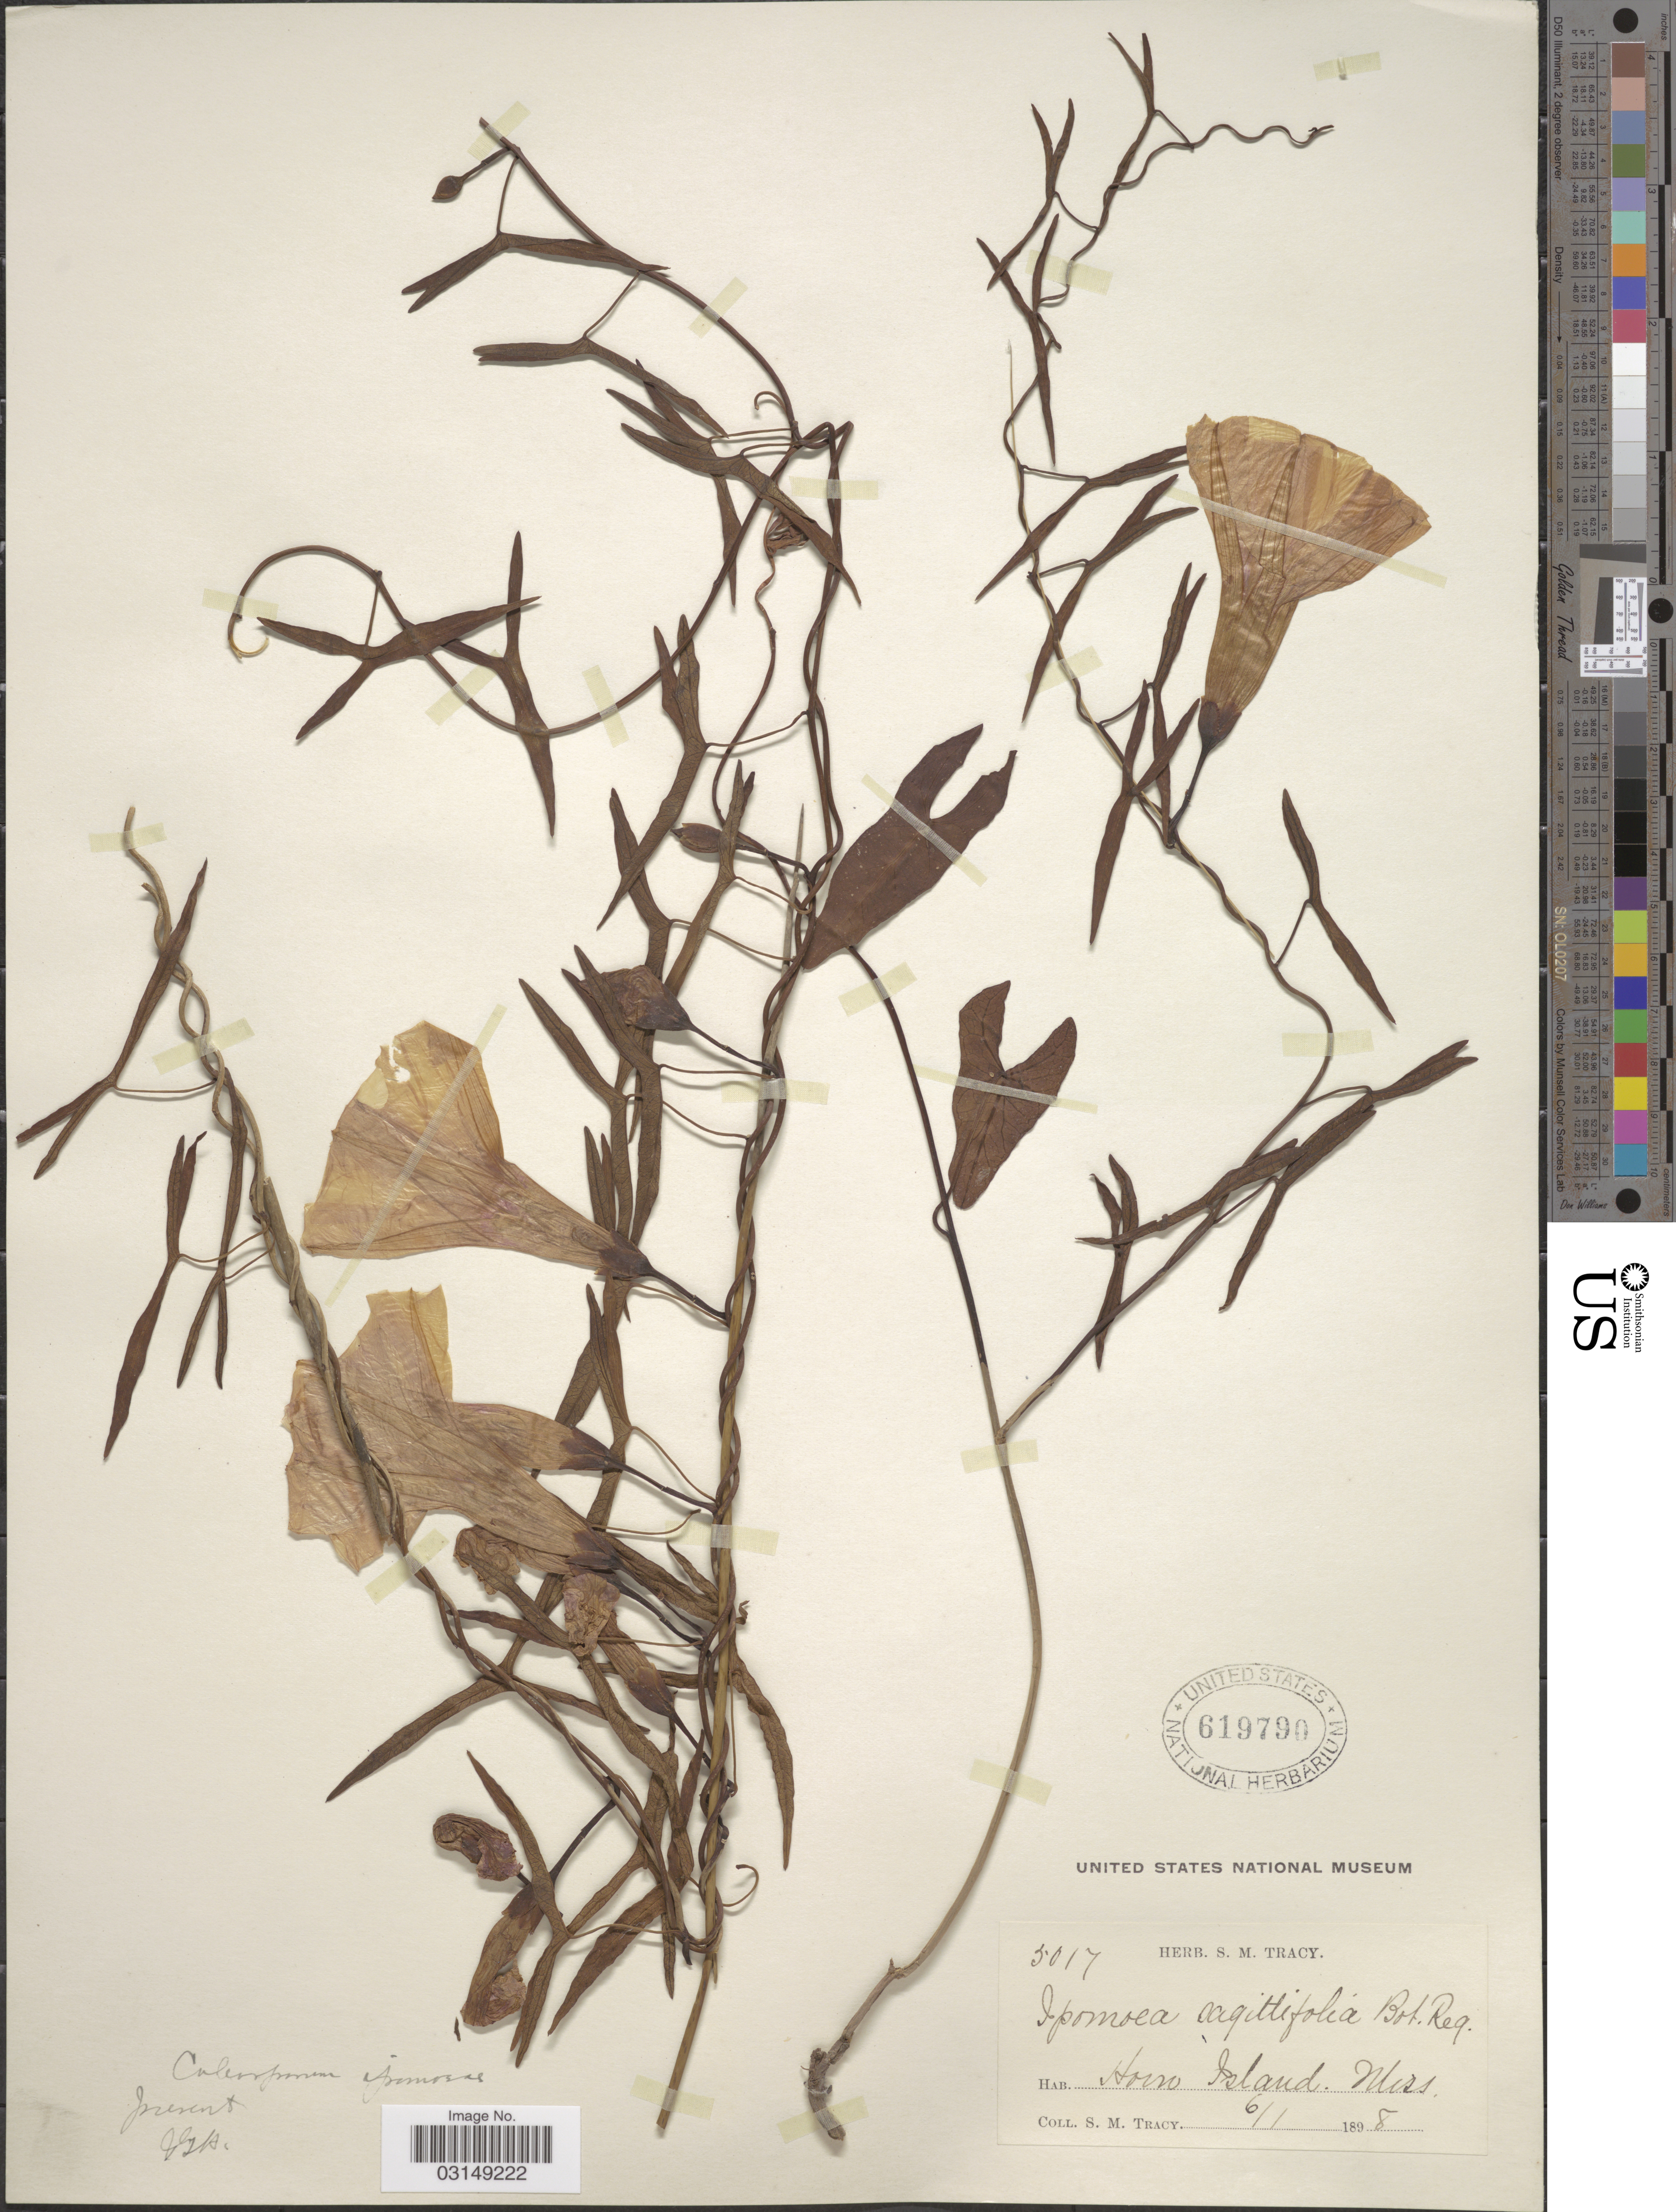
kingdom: Plantae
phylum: Tracheophyta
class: Magnoliopsida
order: Solanales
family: Convolvulaceae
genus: Ipomoea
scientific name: Ipomoea sagittata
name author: Poir.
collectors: S. M. Tracy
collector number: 5017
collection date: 1898-06-01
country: United States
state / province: Mississippi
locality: Horn Island, Miss.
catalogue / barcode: US 619790